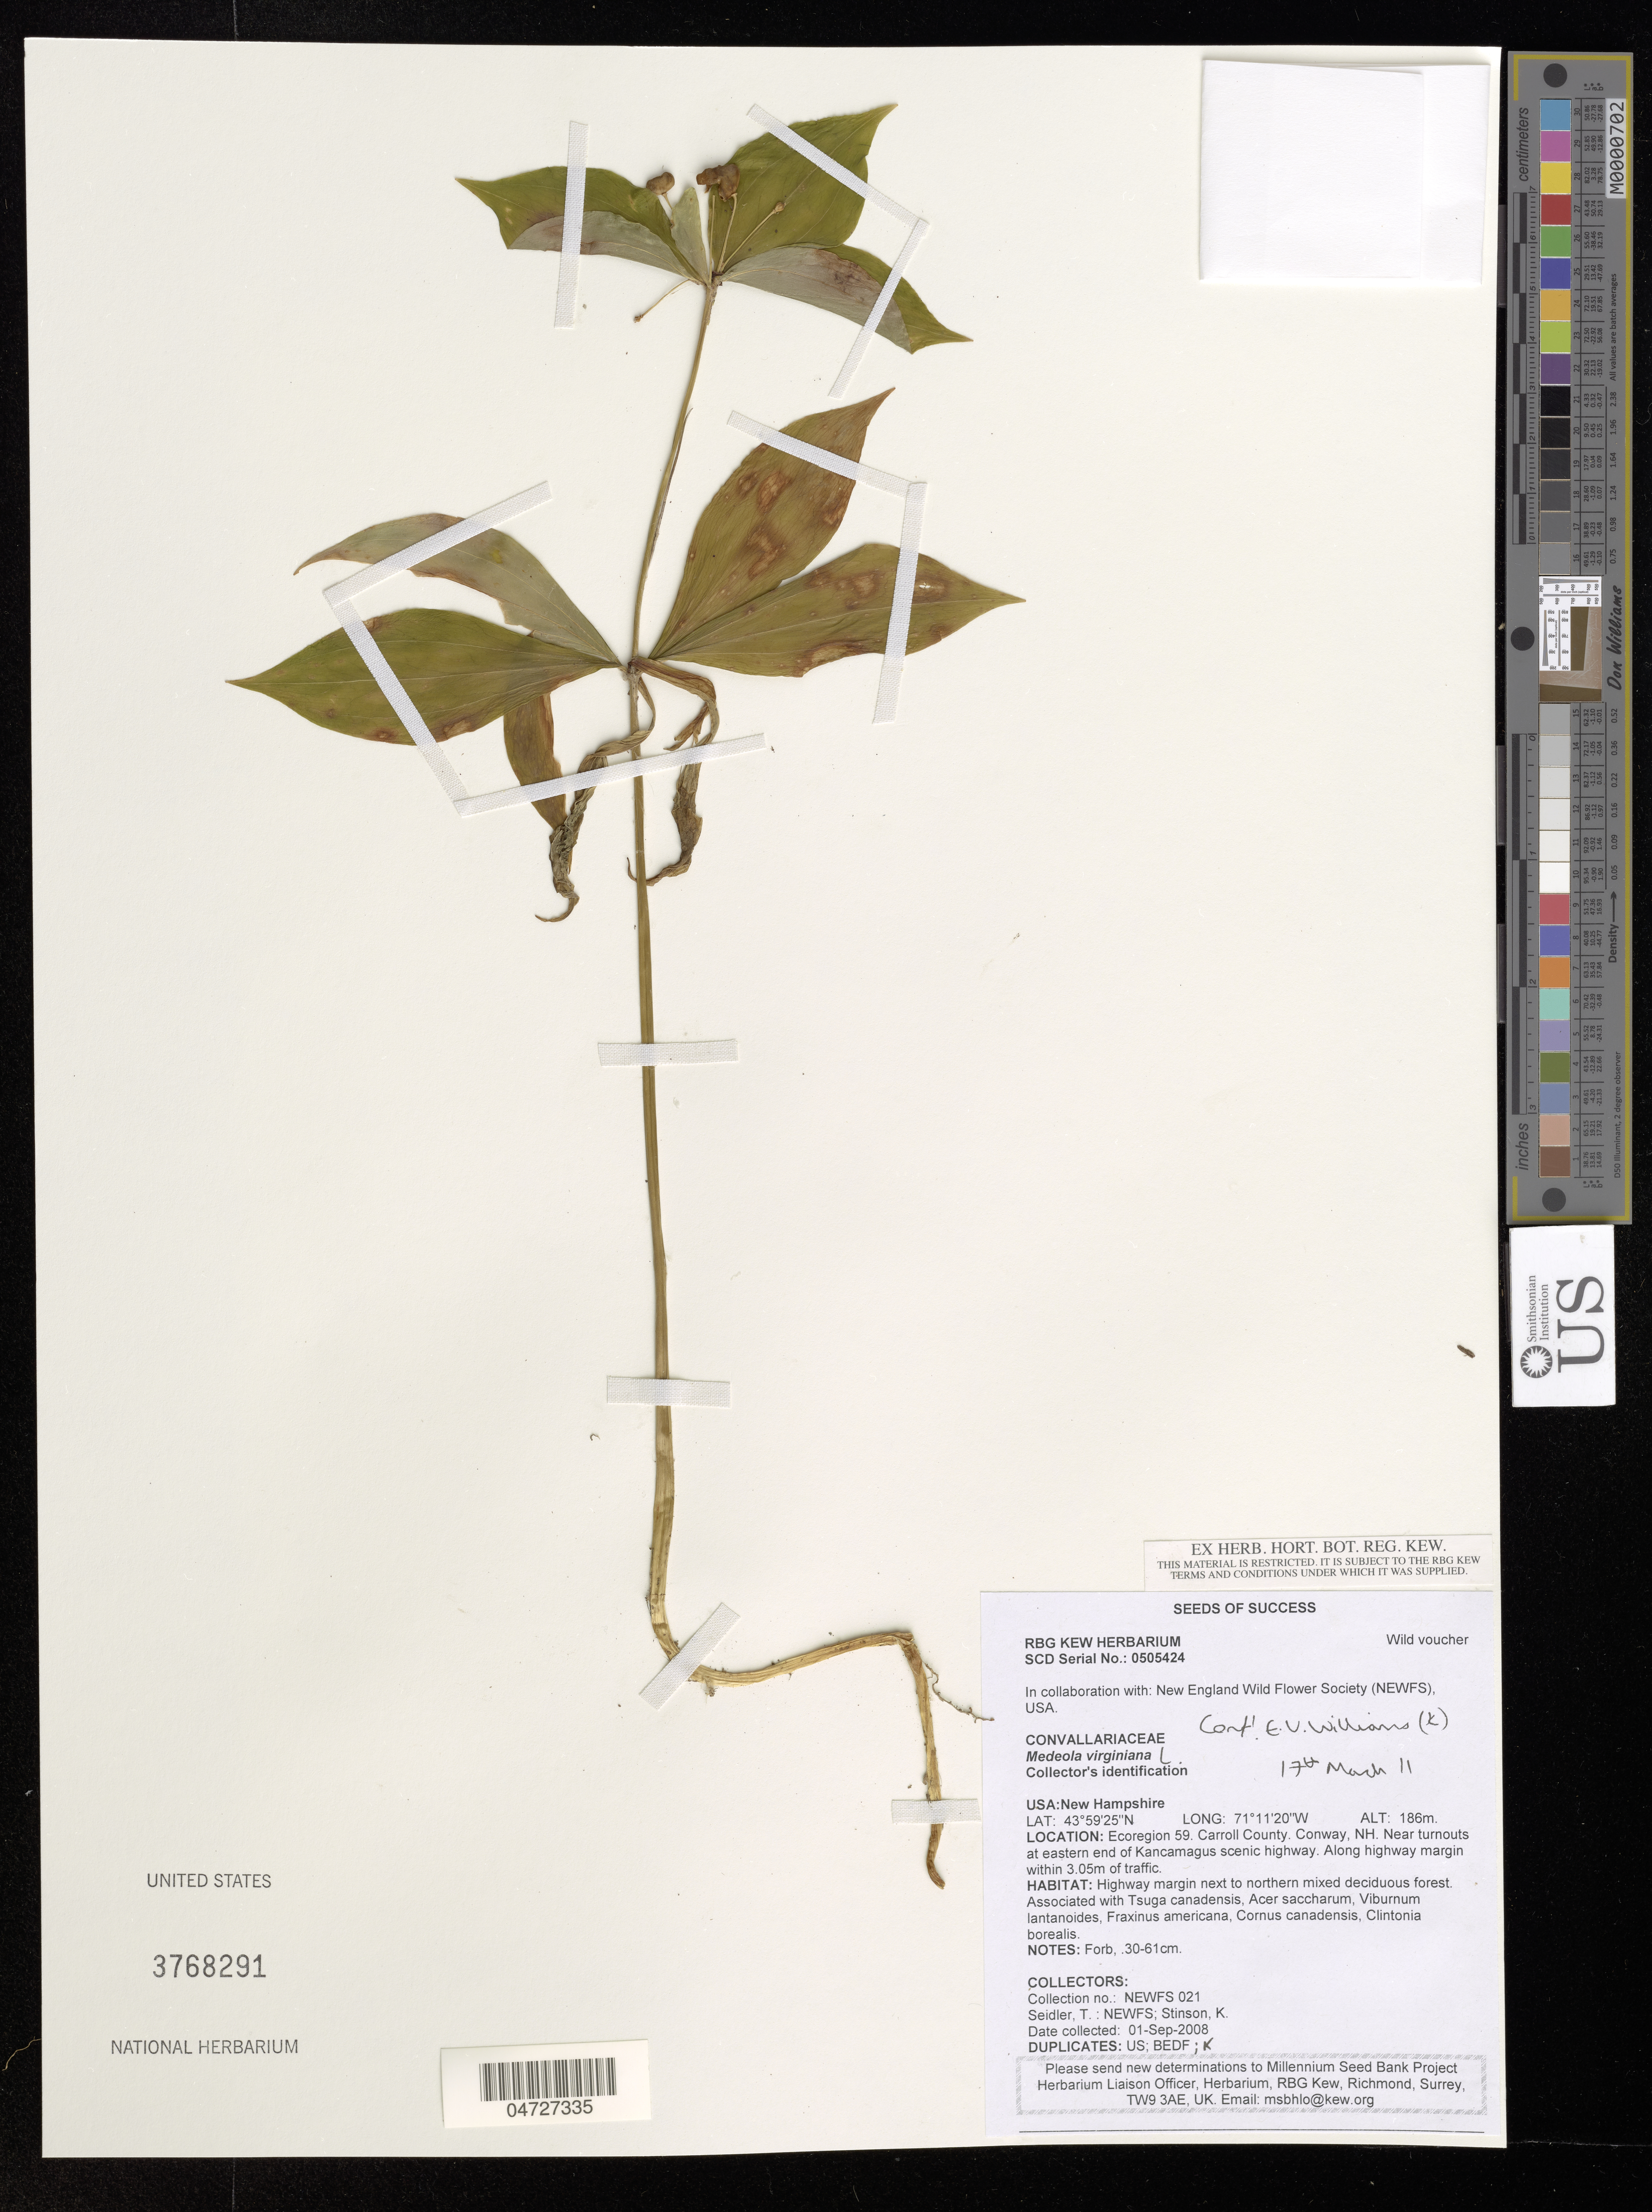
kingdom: Plantae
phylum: Tracheophyta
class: Liliopsida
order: Liliales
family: Liliaceae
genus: Medeola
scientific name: Medeola virginiana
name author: (L.) Desf.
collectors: T. Seidler & K. Stinson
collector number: NEWFS 021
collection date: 2008-09-01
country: United States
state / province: New Hampshire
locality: Ecoregion 59. Carroll County. Conway. Near turnouts at eastern end of Kancamagus scenic highway. Along highway margin with 3.05m of traffic.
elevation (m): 186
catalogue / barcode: US 3768291